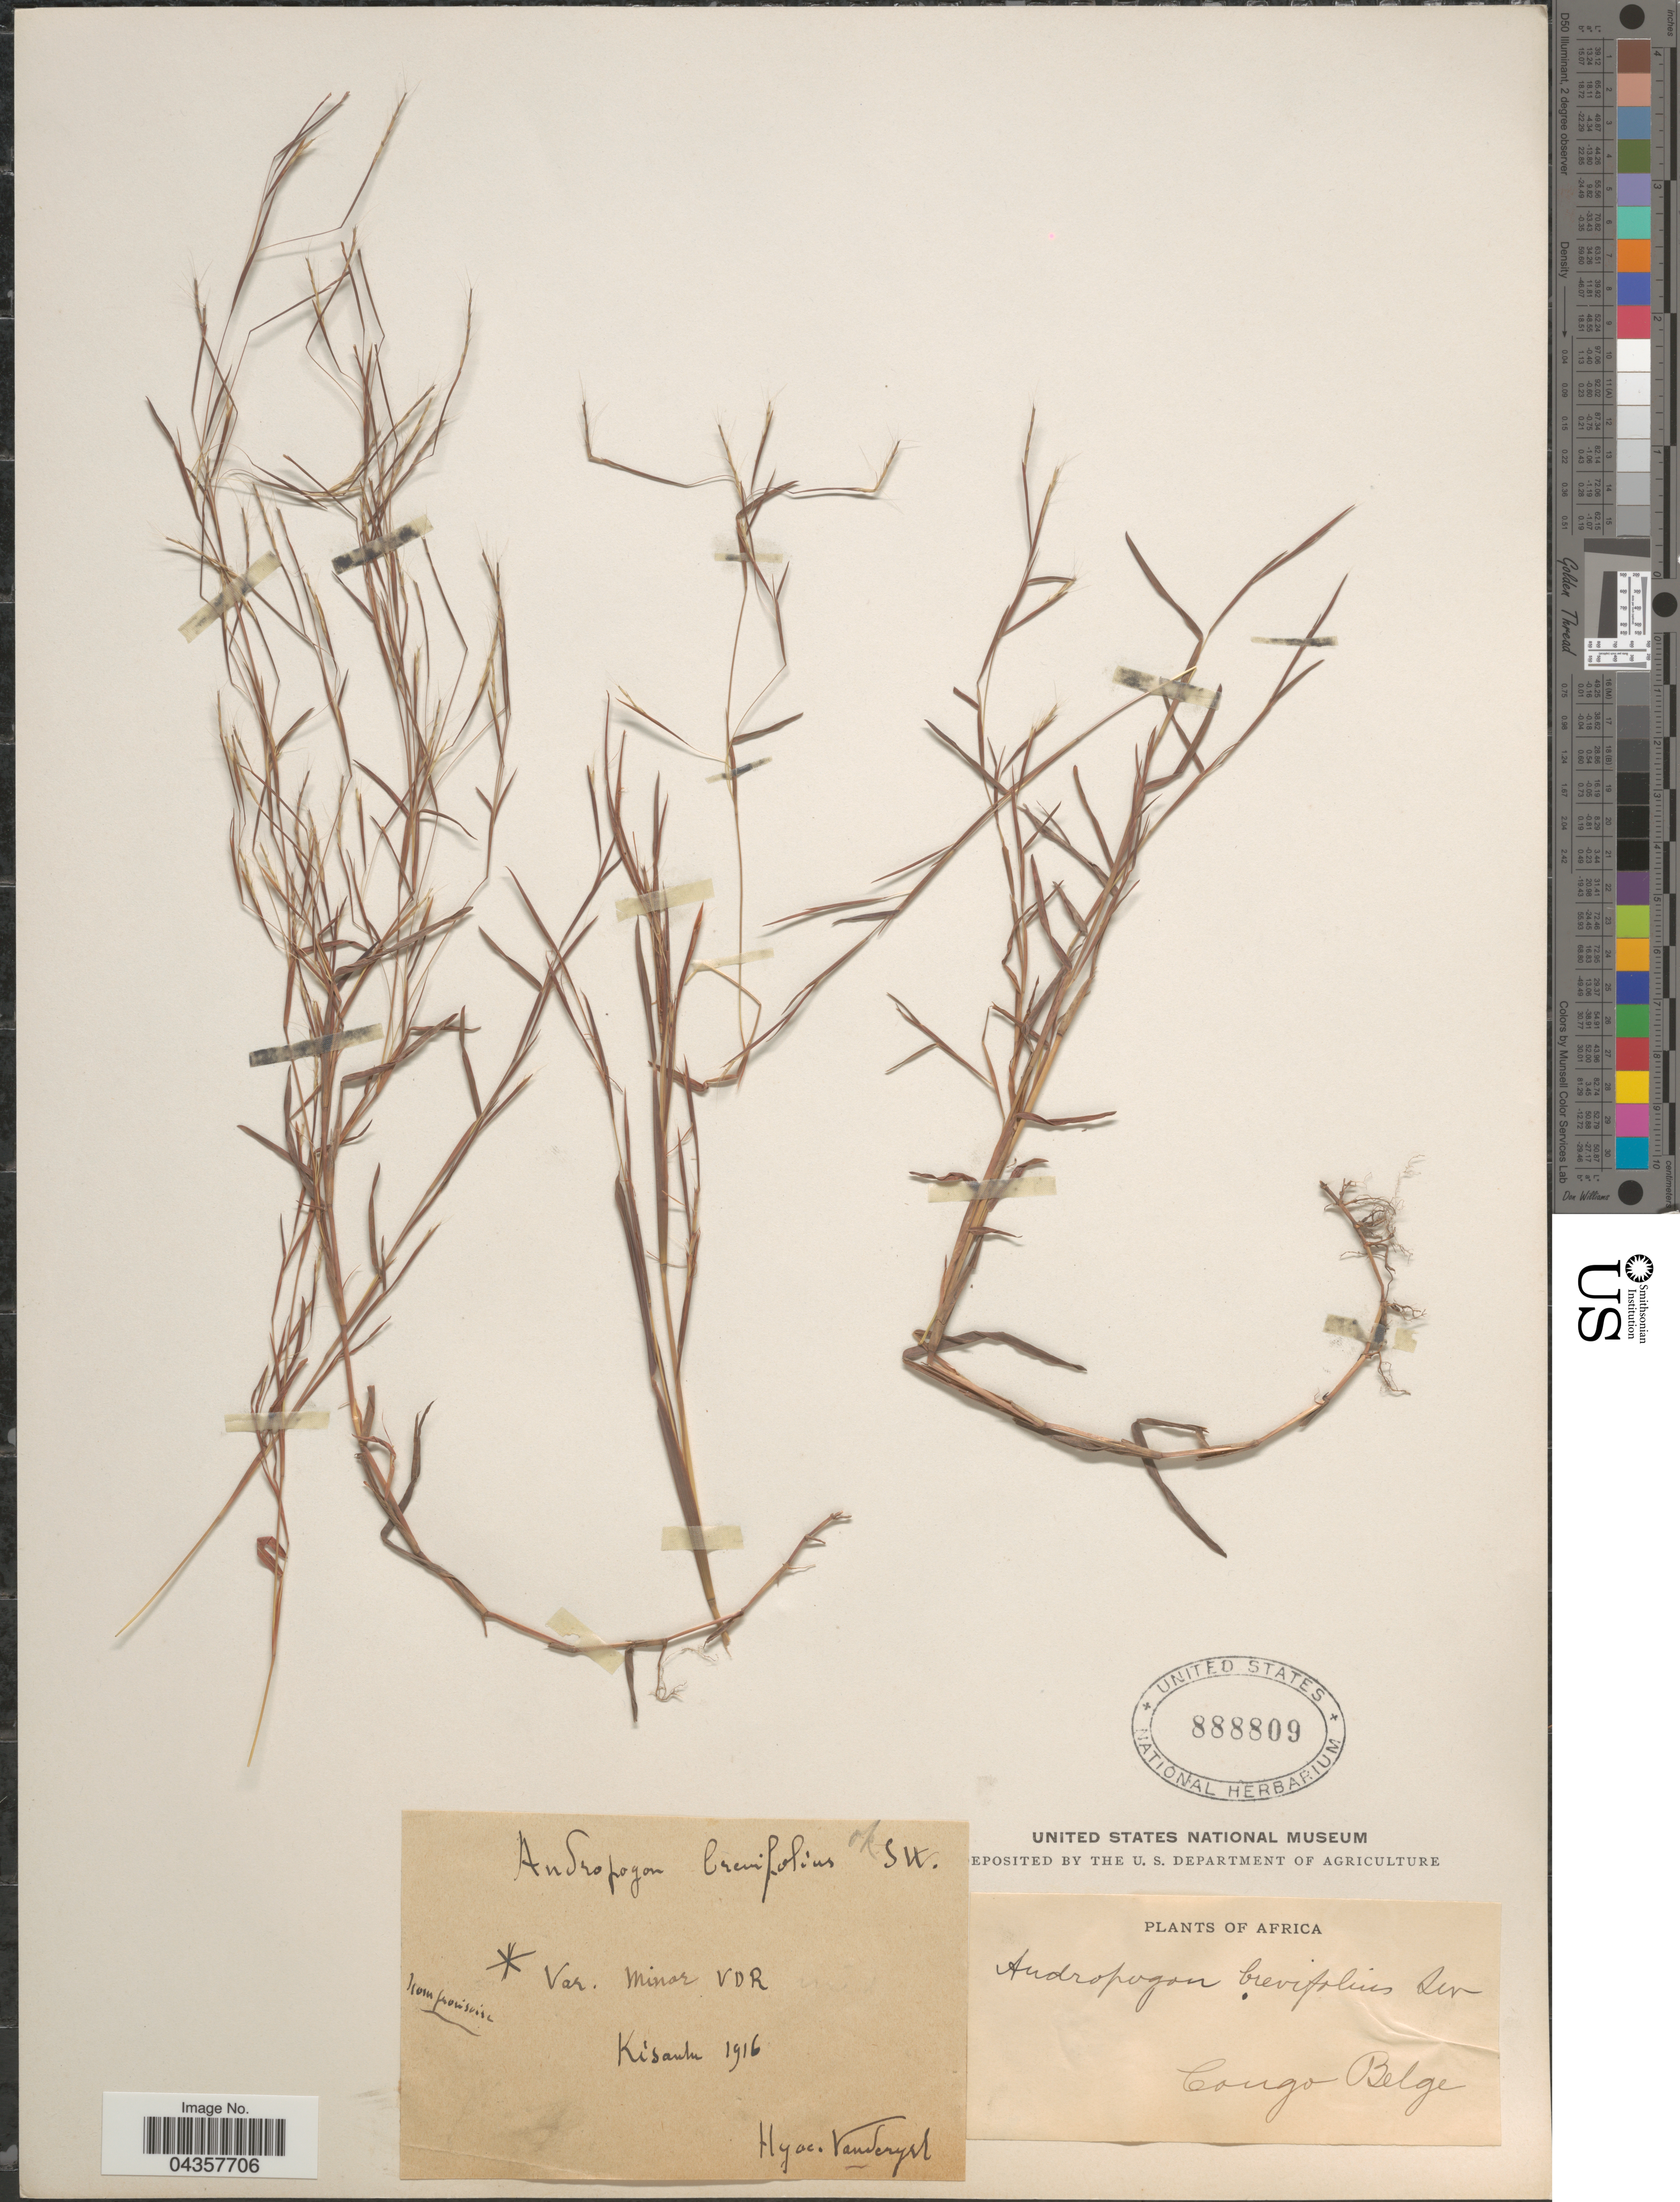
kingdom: Plantae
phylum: Tracheophyta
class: Liliopsida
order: Poales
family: Poaceae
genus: Schizachyrium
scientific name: Schizachyrium brevifolium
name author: (Sw.) Nees ex Büse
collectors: H. Vanderyst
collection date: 1916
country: Congo, Democratic Republic of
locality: Kisantu. Congo Belge.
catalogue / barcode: US 888809